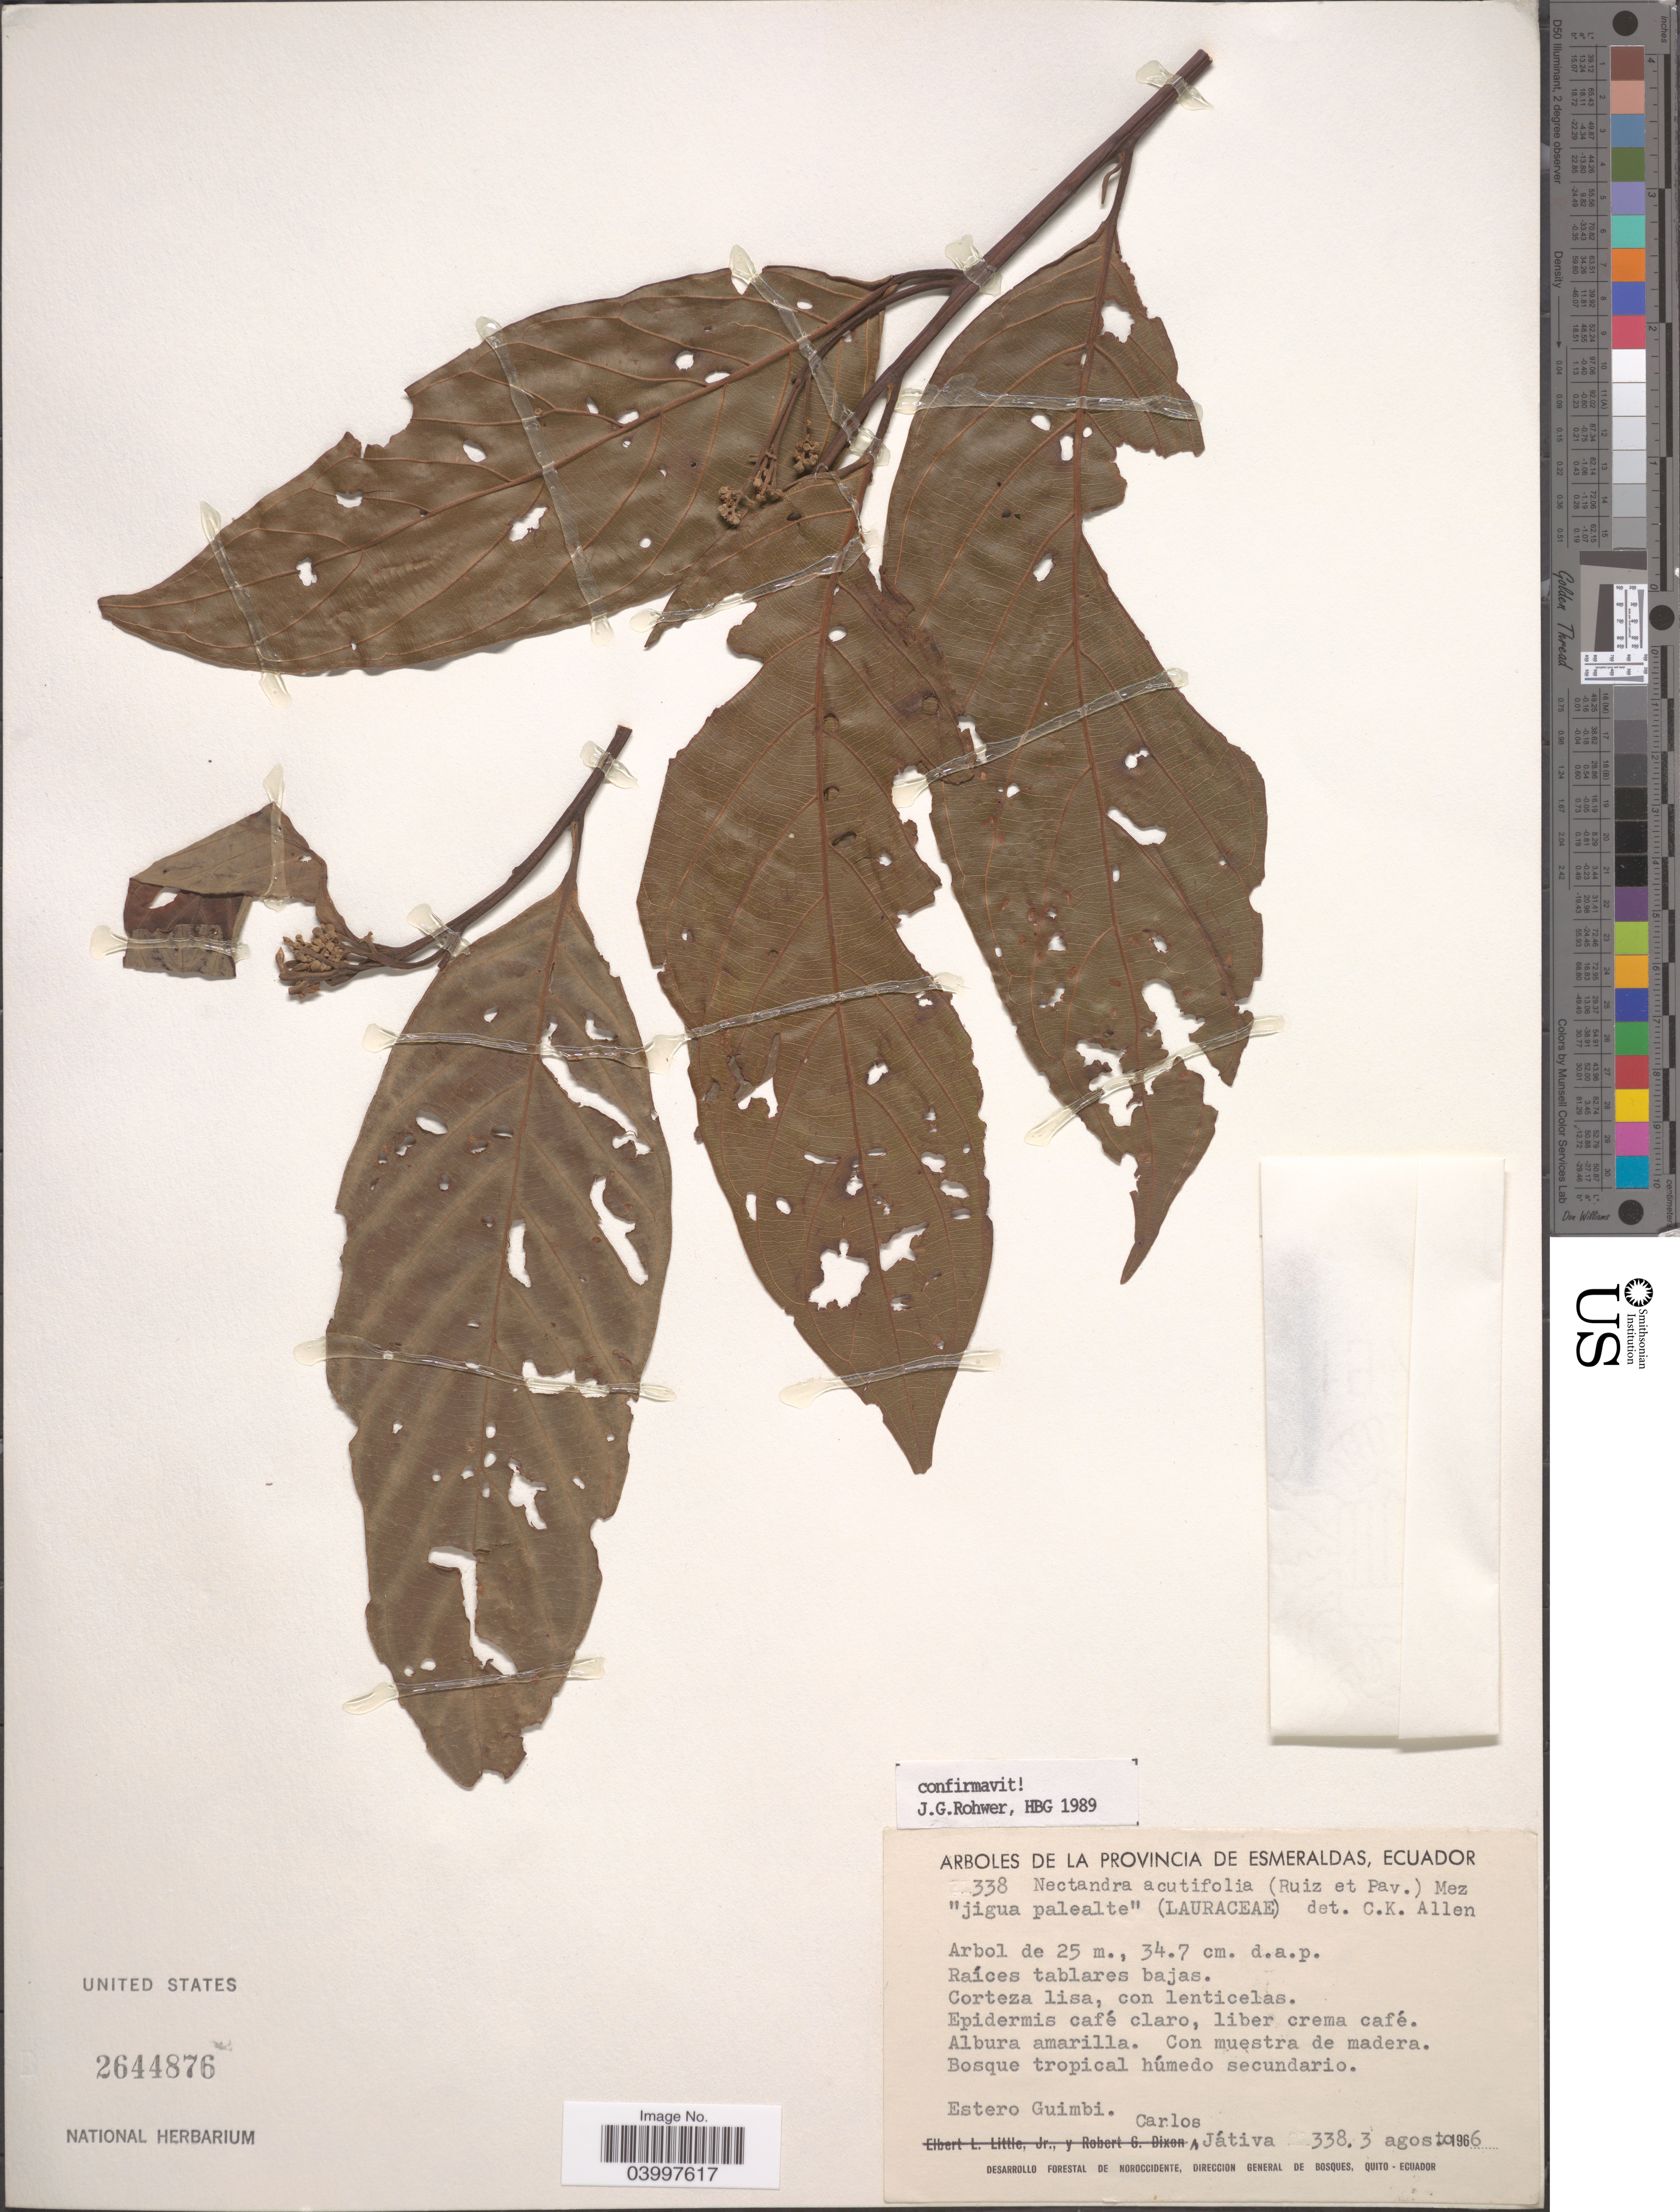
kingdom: Plantae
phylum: Tracheophyta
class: Magnoliopsida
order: Laurales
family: Lauraceae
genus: Nectandra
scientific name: Nectandra acutifolia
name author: (Ruiz & Pav.) Mez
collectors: C. D. Játiva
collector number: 338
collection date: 1966-08-03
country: Ecuador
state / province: Esmeraldas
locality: Raíces tablares bajas. Corteza lisa, con lenticelas. Epidermis café claro, liber crema café. Albura amarilla. Con muestro de madera. Estero Guimbi.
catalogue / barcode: US 2644876